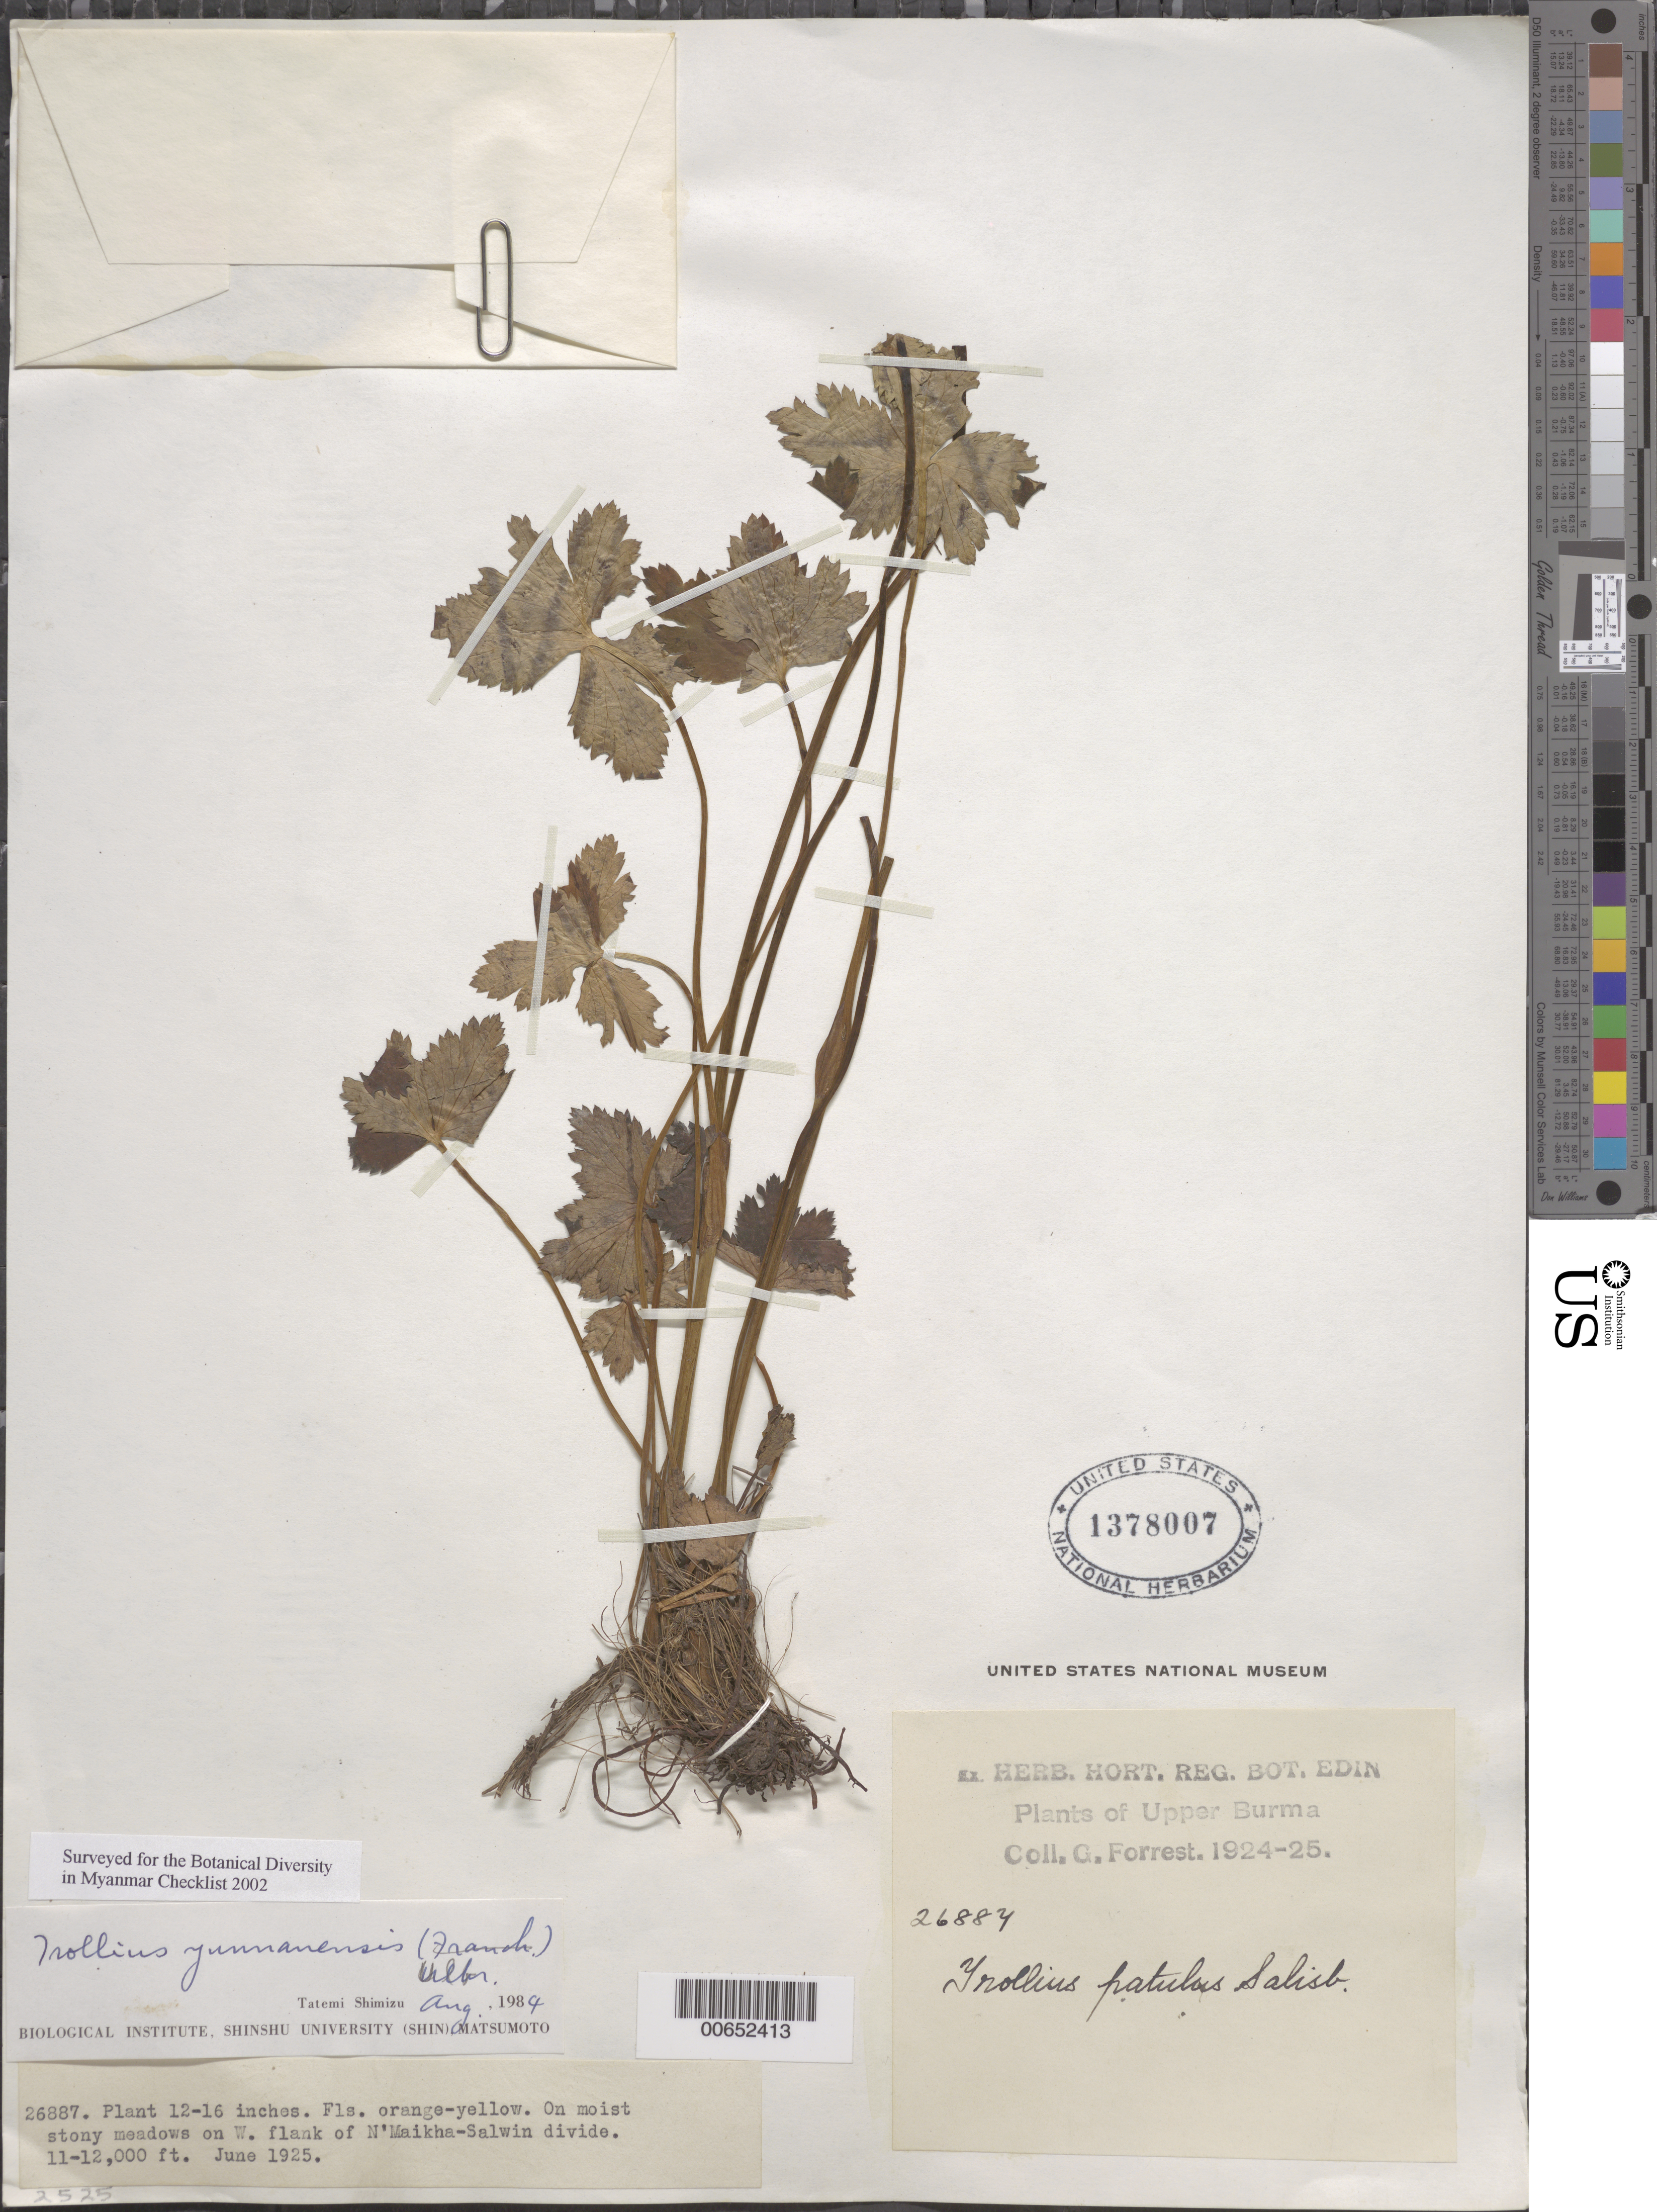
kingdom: Plantae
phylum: Tracheophyta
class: Magnoliopsida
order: Ranunculales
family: Ranunculaceae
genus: Trollius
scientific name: Trollius yunnanensis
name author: Ulbr.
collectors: G. Forrest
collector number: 26887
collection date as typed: Jun 1925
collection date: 1925-06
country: Myanmar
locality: Upper Burma, W flank of N'Maikha-Salwin Divide.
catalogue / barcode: US 1378007